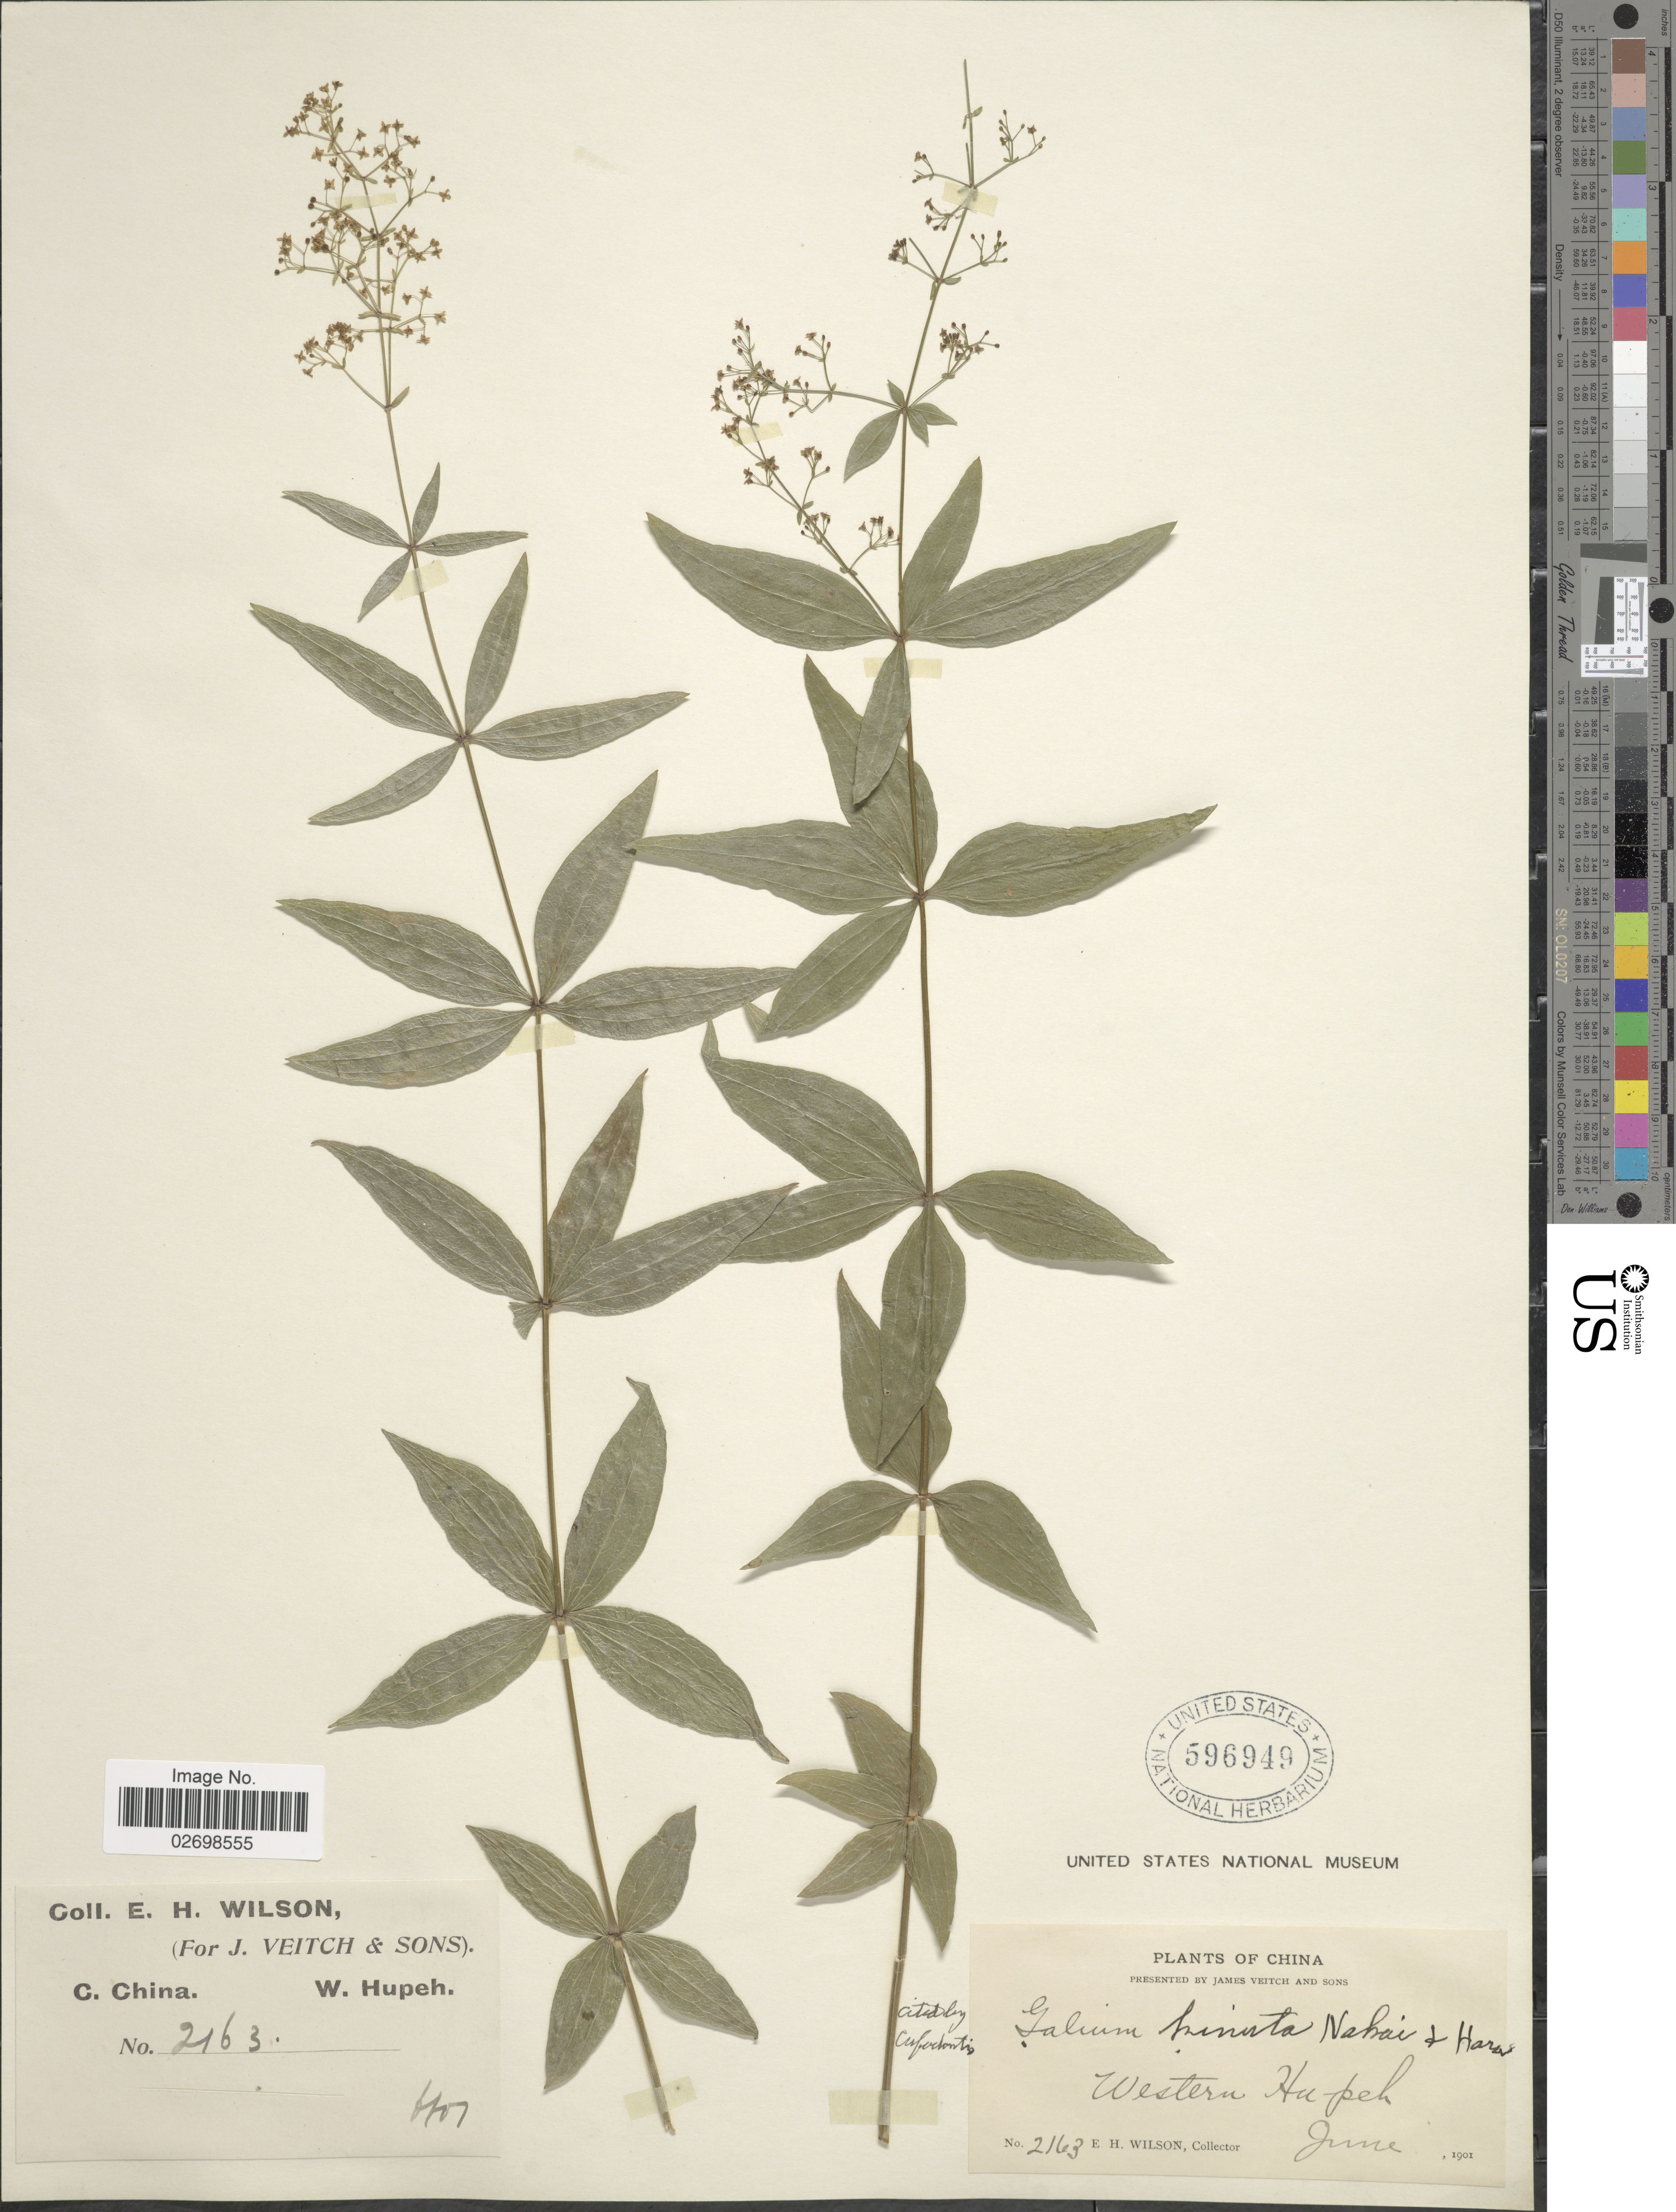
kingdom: Plantae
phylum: Tracheophyta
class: Magnoliopsida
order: Gentianales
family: Rubiaceae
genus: Galium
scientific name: Galium kinuta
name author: Nakai & H. Hara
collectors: E. Wilson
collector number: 2163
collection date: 1901-06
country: China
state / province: Hubei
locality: Western Hupeh, C. China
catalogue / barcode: US 596949